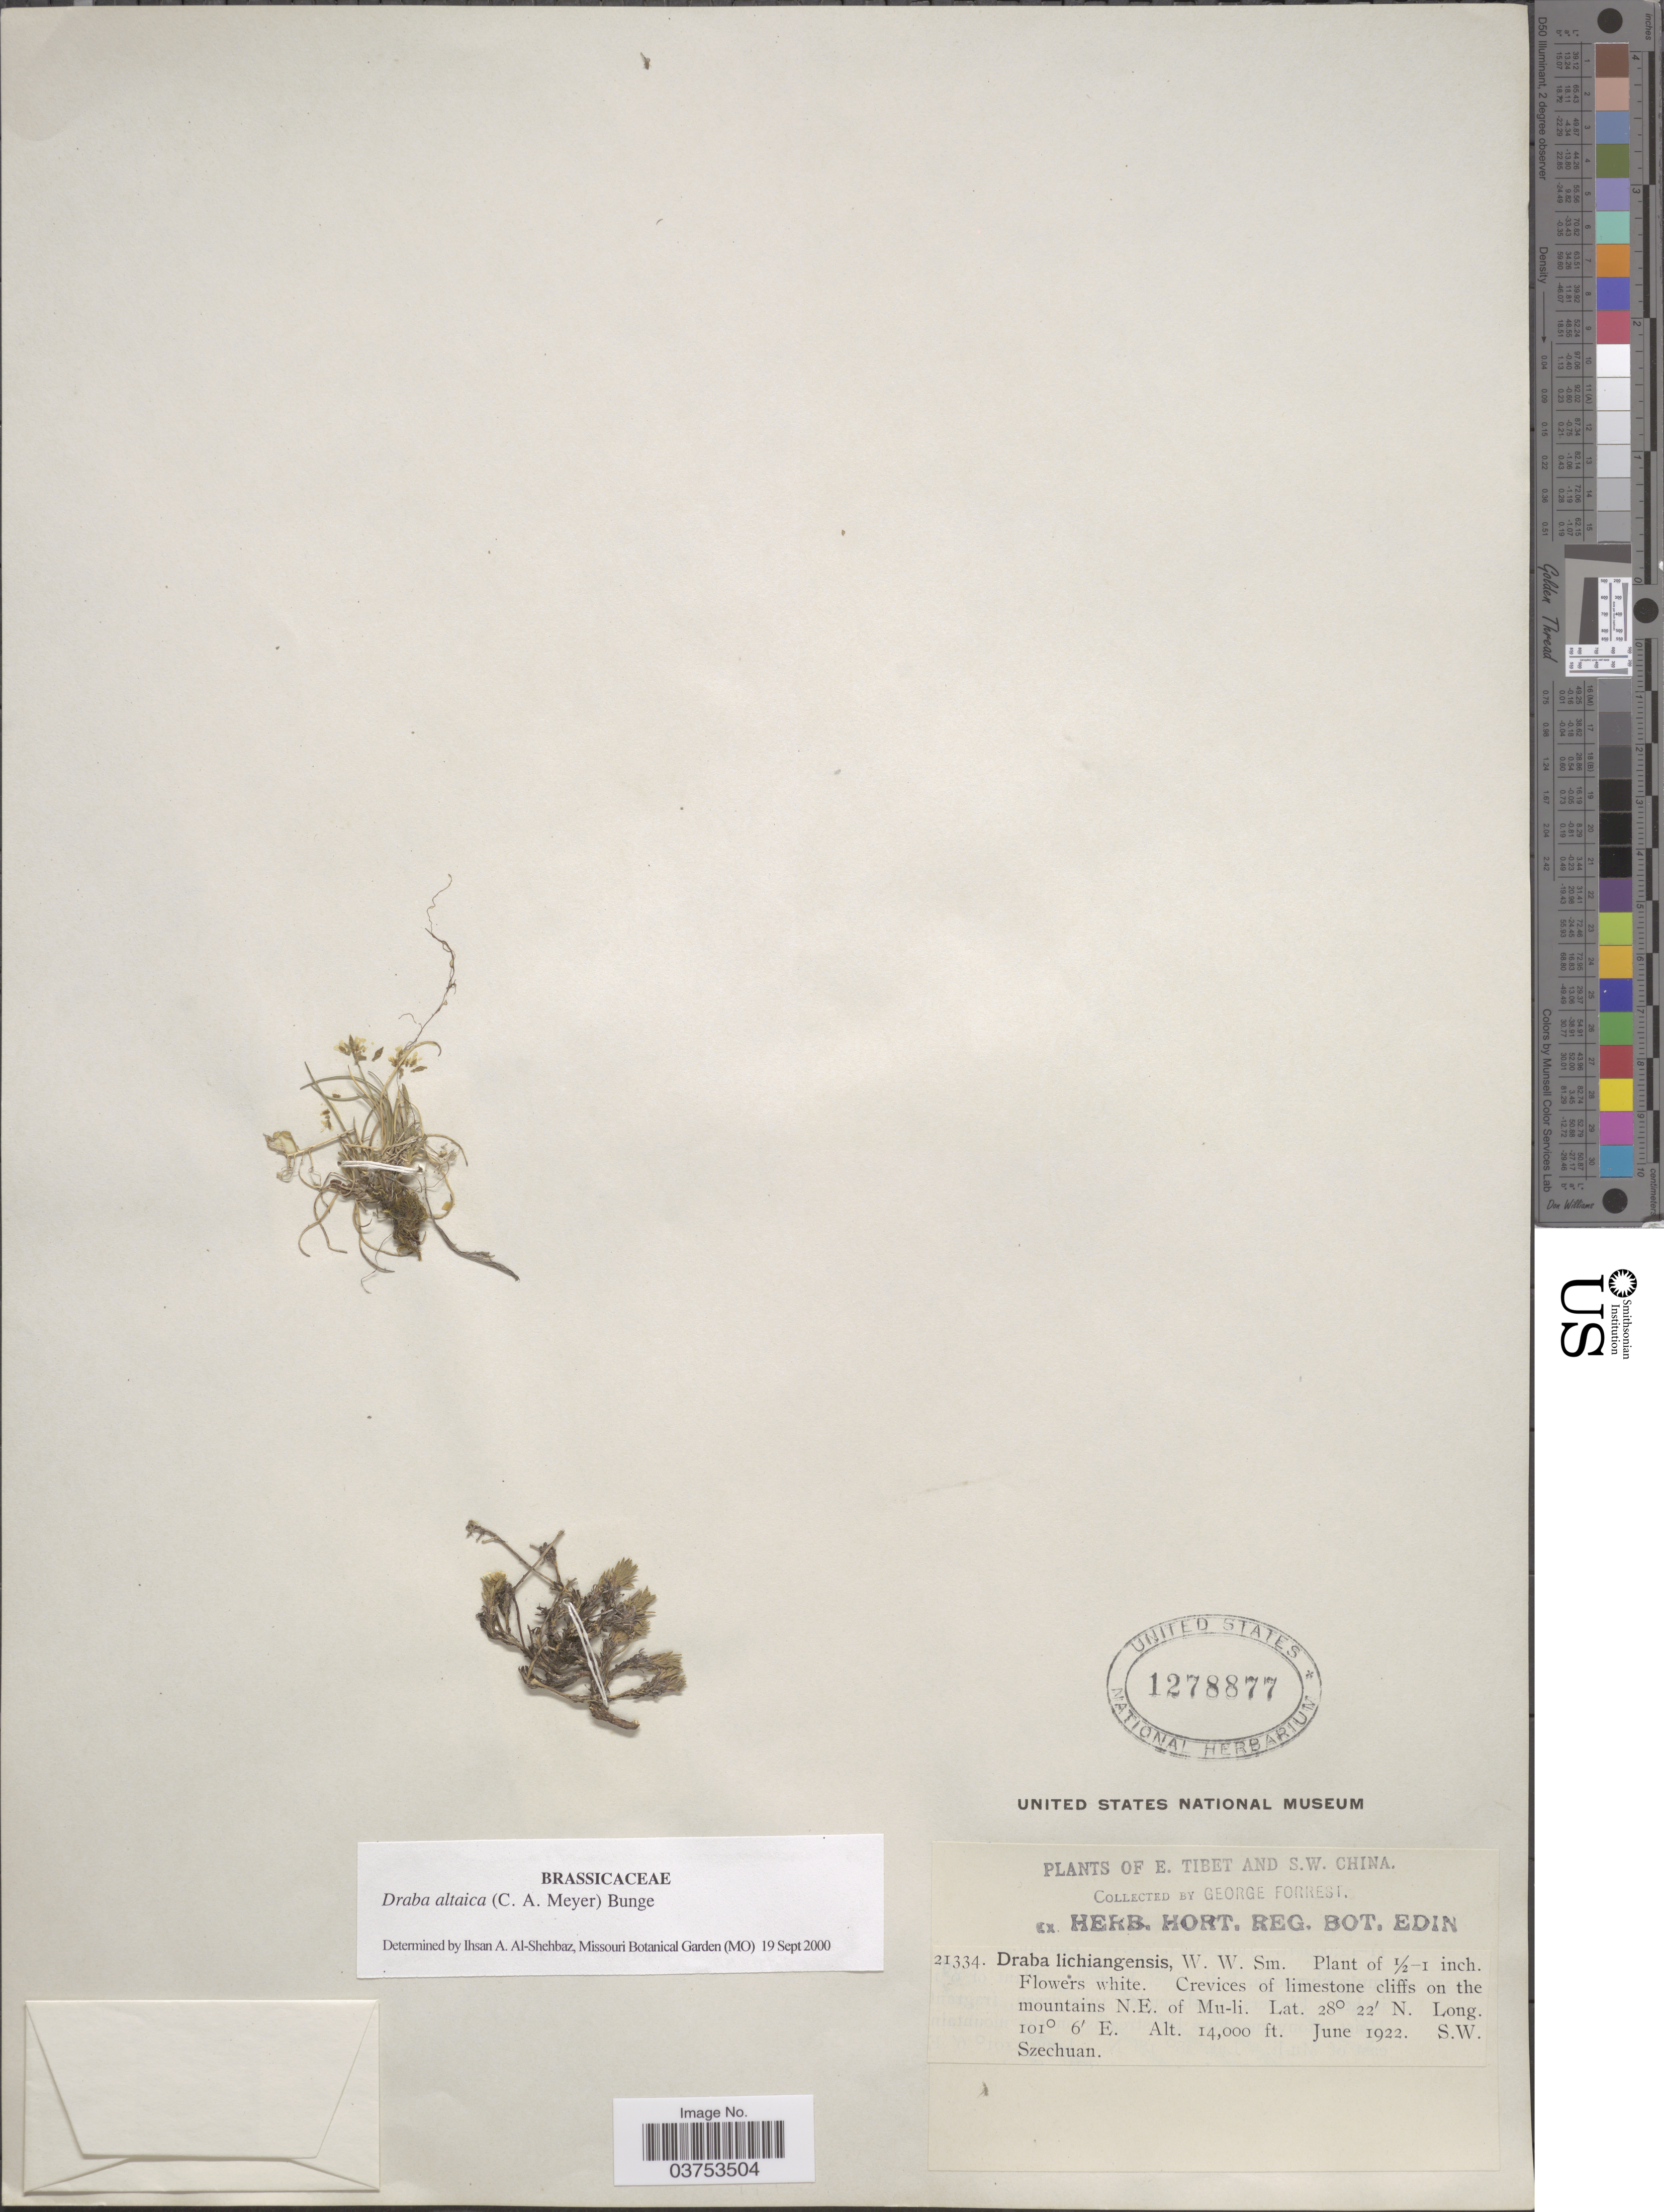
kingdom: Plantae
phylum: Tracheophyta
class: Magnoliopsida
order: Brassicales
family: Brassicaceae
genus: Draba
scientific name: Draba altaica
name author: (C.A. Mey.) Bunge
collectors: G. Forrest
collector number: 21334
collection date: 1922-06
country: China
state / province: Sichuan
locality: S.W. China. Crevices of limestone cliffs on the mountains N.E. of Mu-li. S.W. Szechuan.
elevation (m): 4267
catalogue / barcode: US 1278877